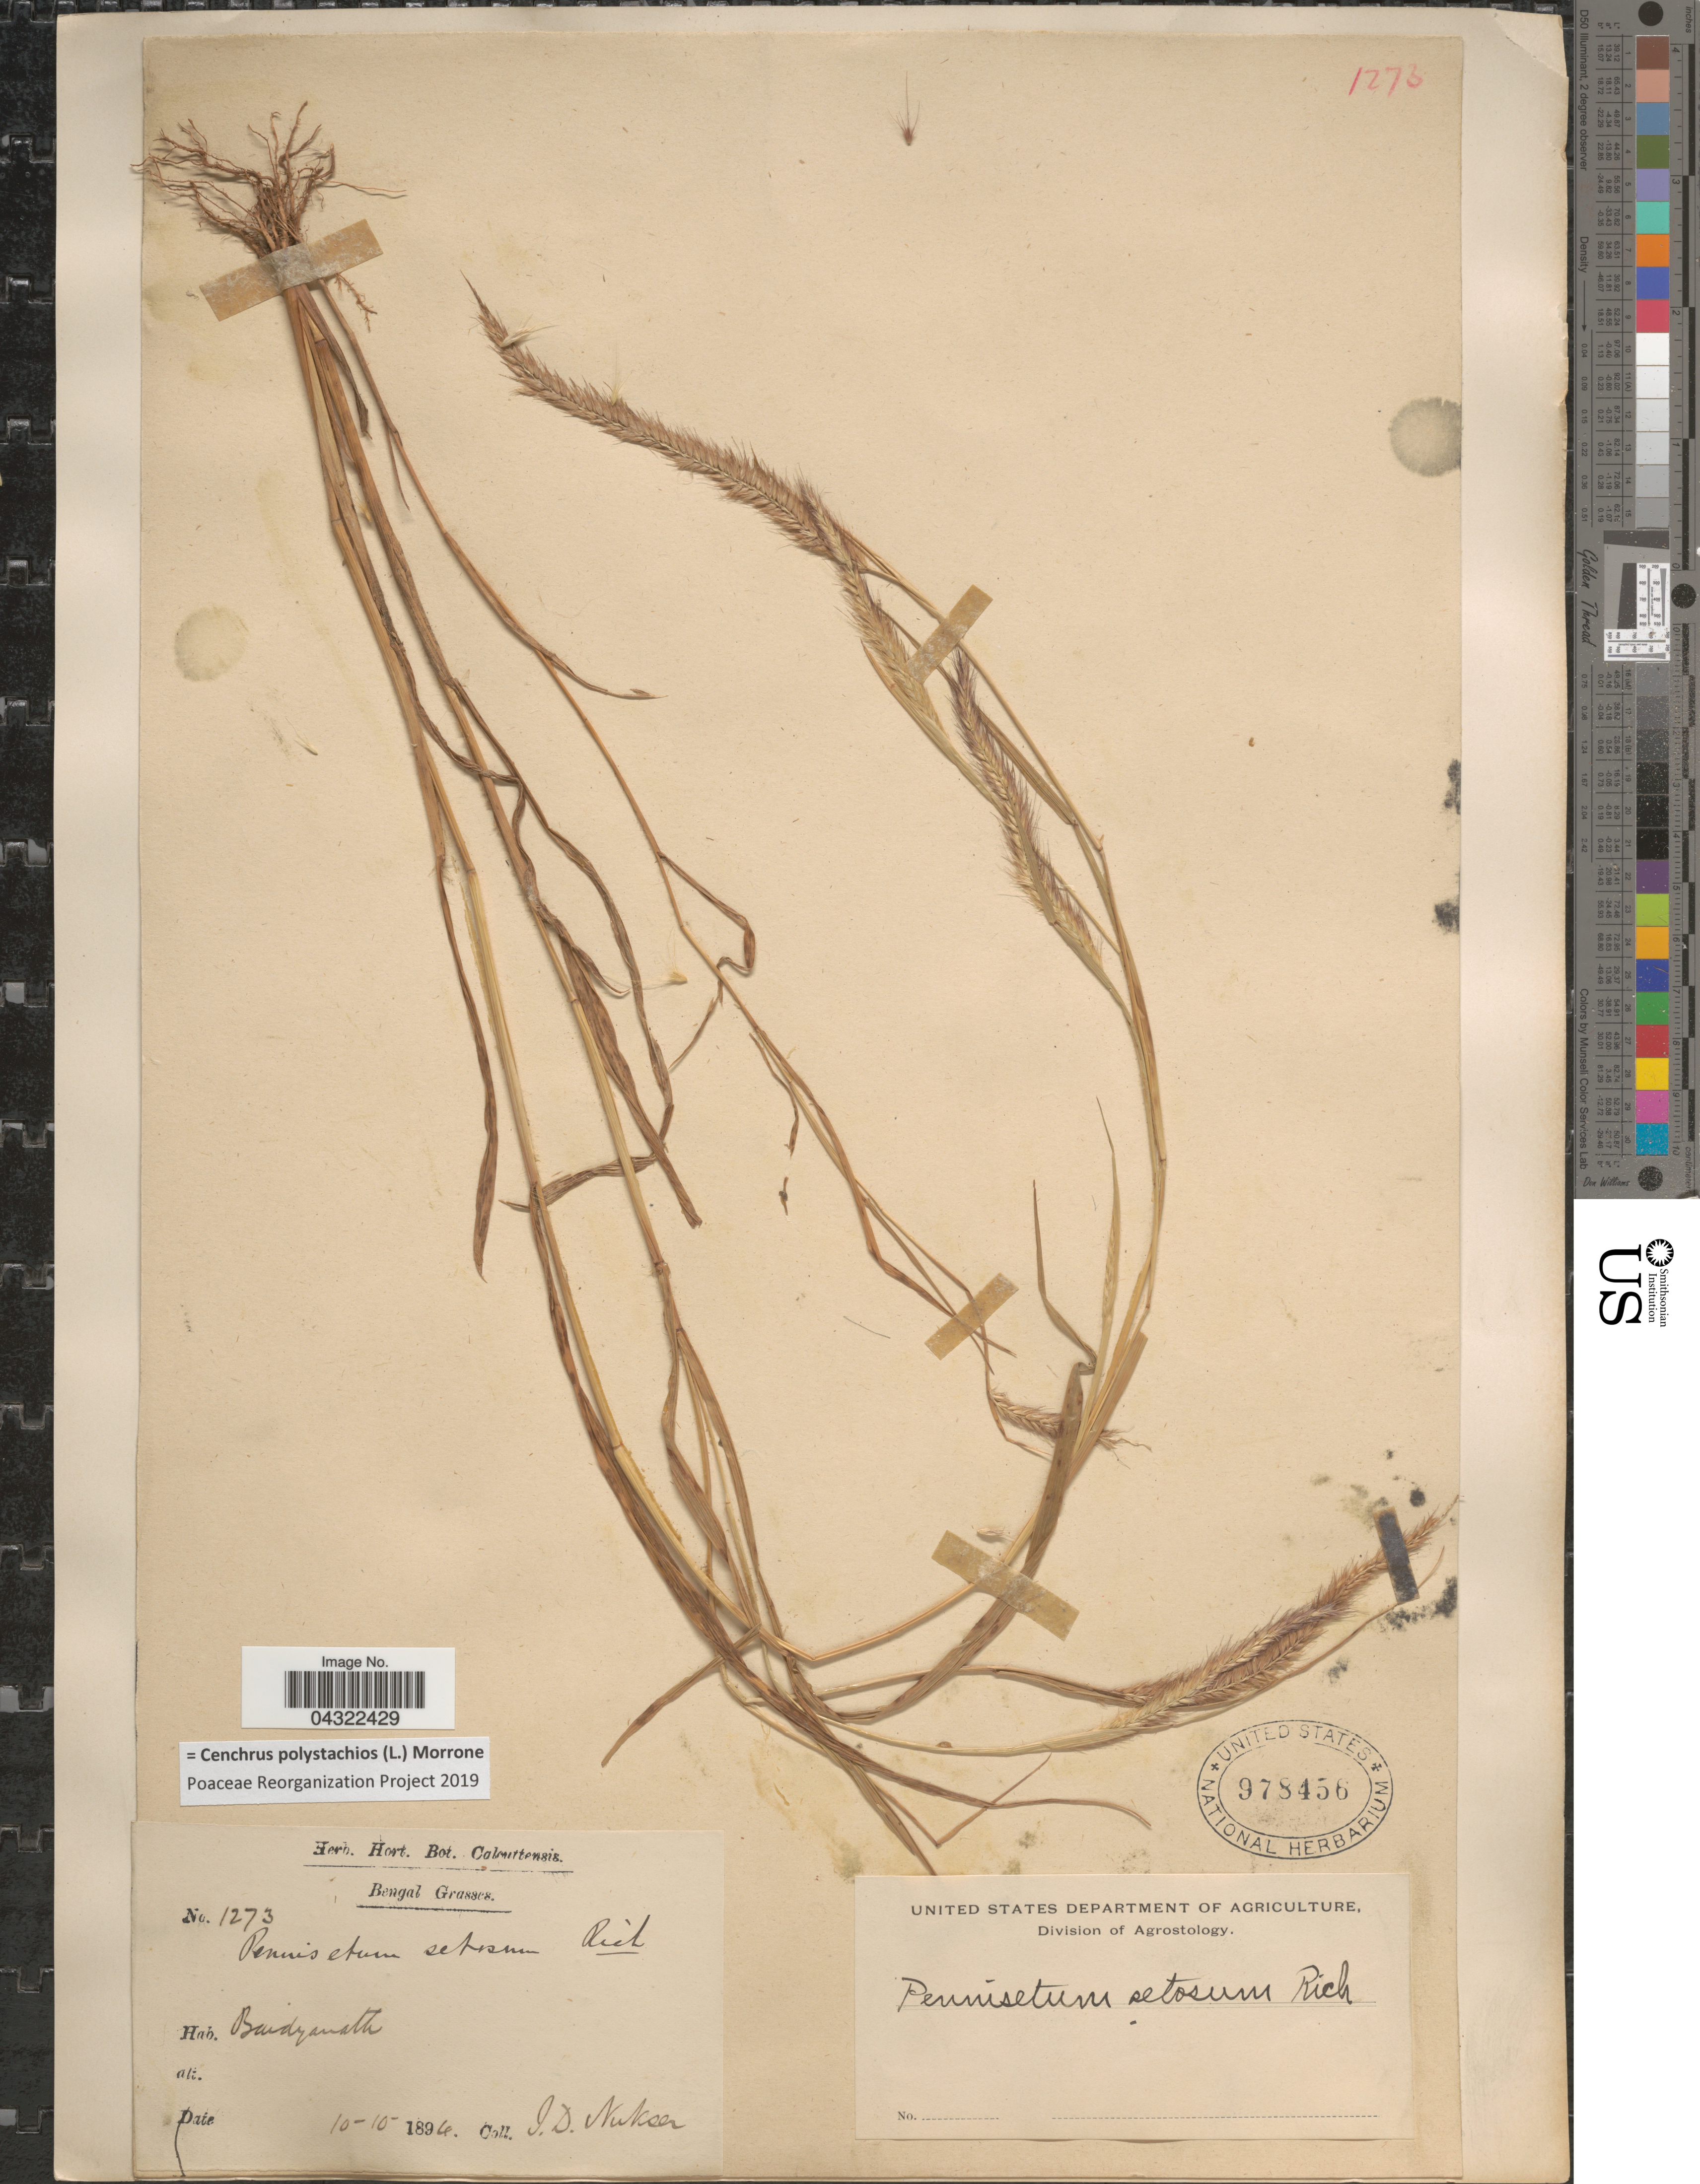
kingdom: Plantae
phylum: Tracheophyta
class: Liliopsida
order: Poales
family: Poaceae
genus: Cenchrus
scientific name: Cenchrus polystachios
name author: (L.) Morrone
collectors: J. D. Nusker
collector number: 1273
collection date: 1896-10-10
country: India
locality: Bengal. Baidyanath.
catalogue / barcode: US 978456